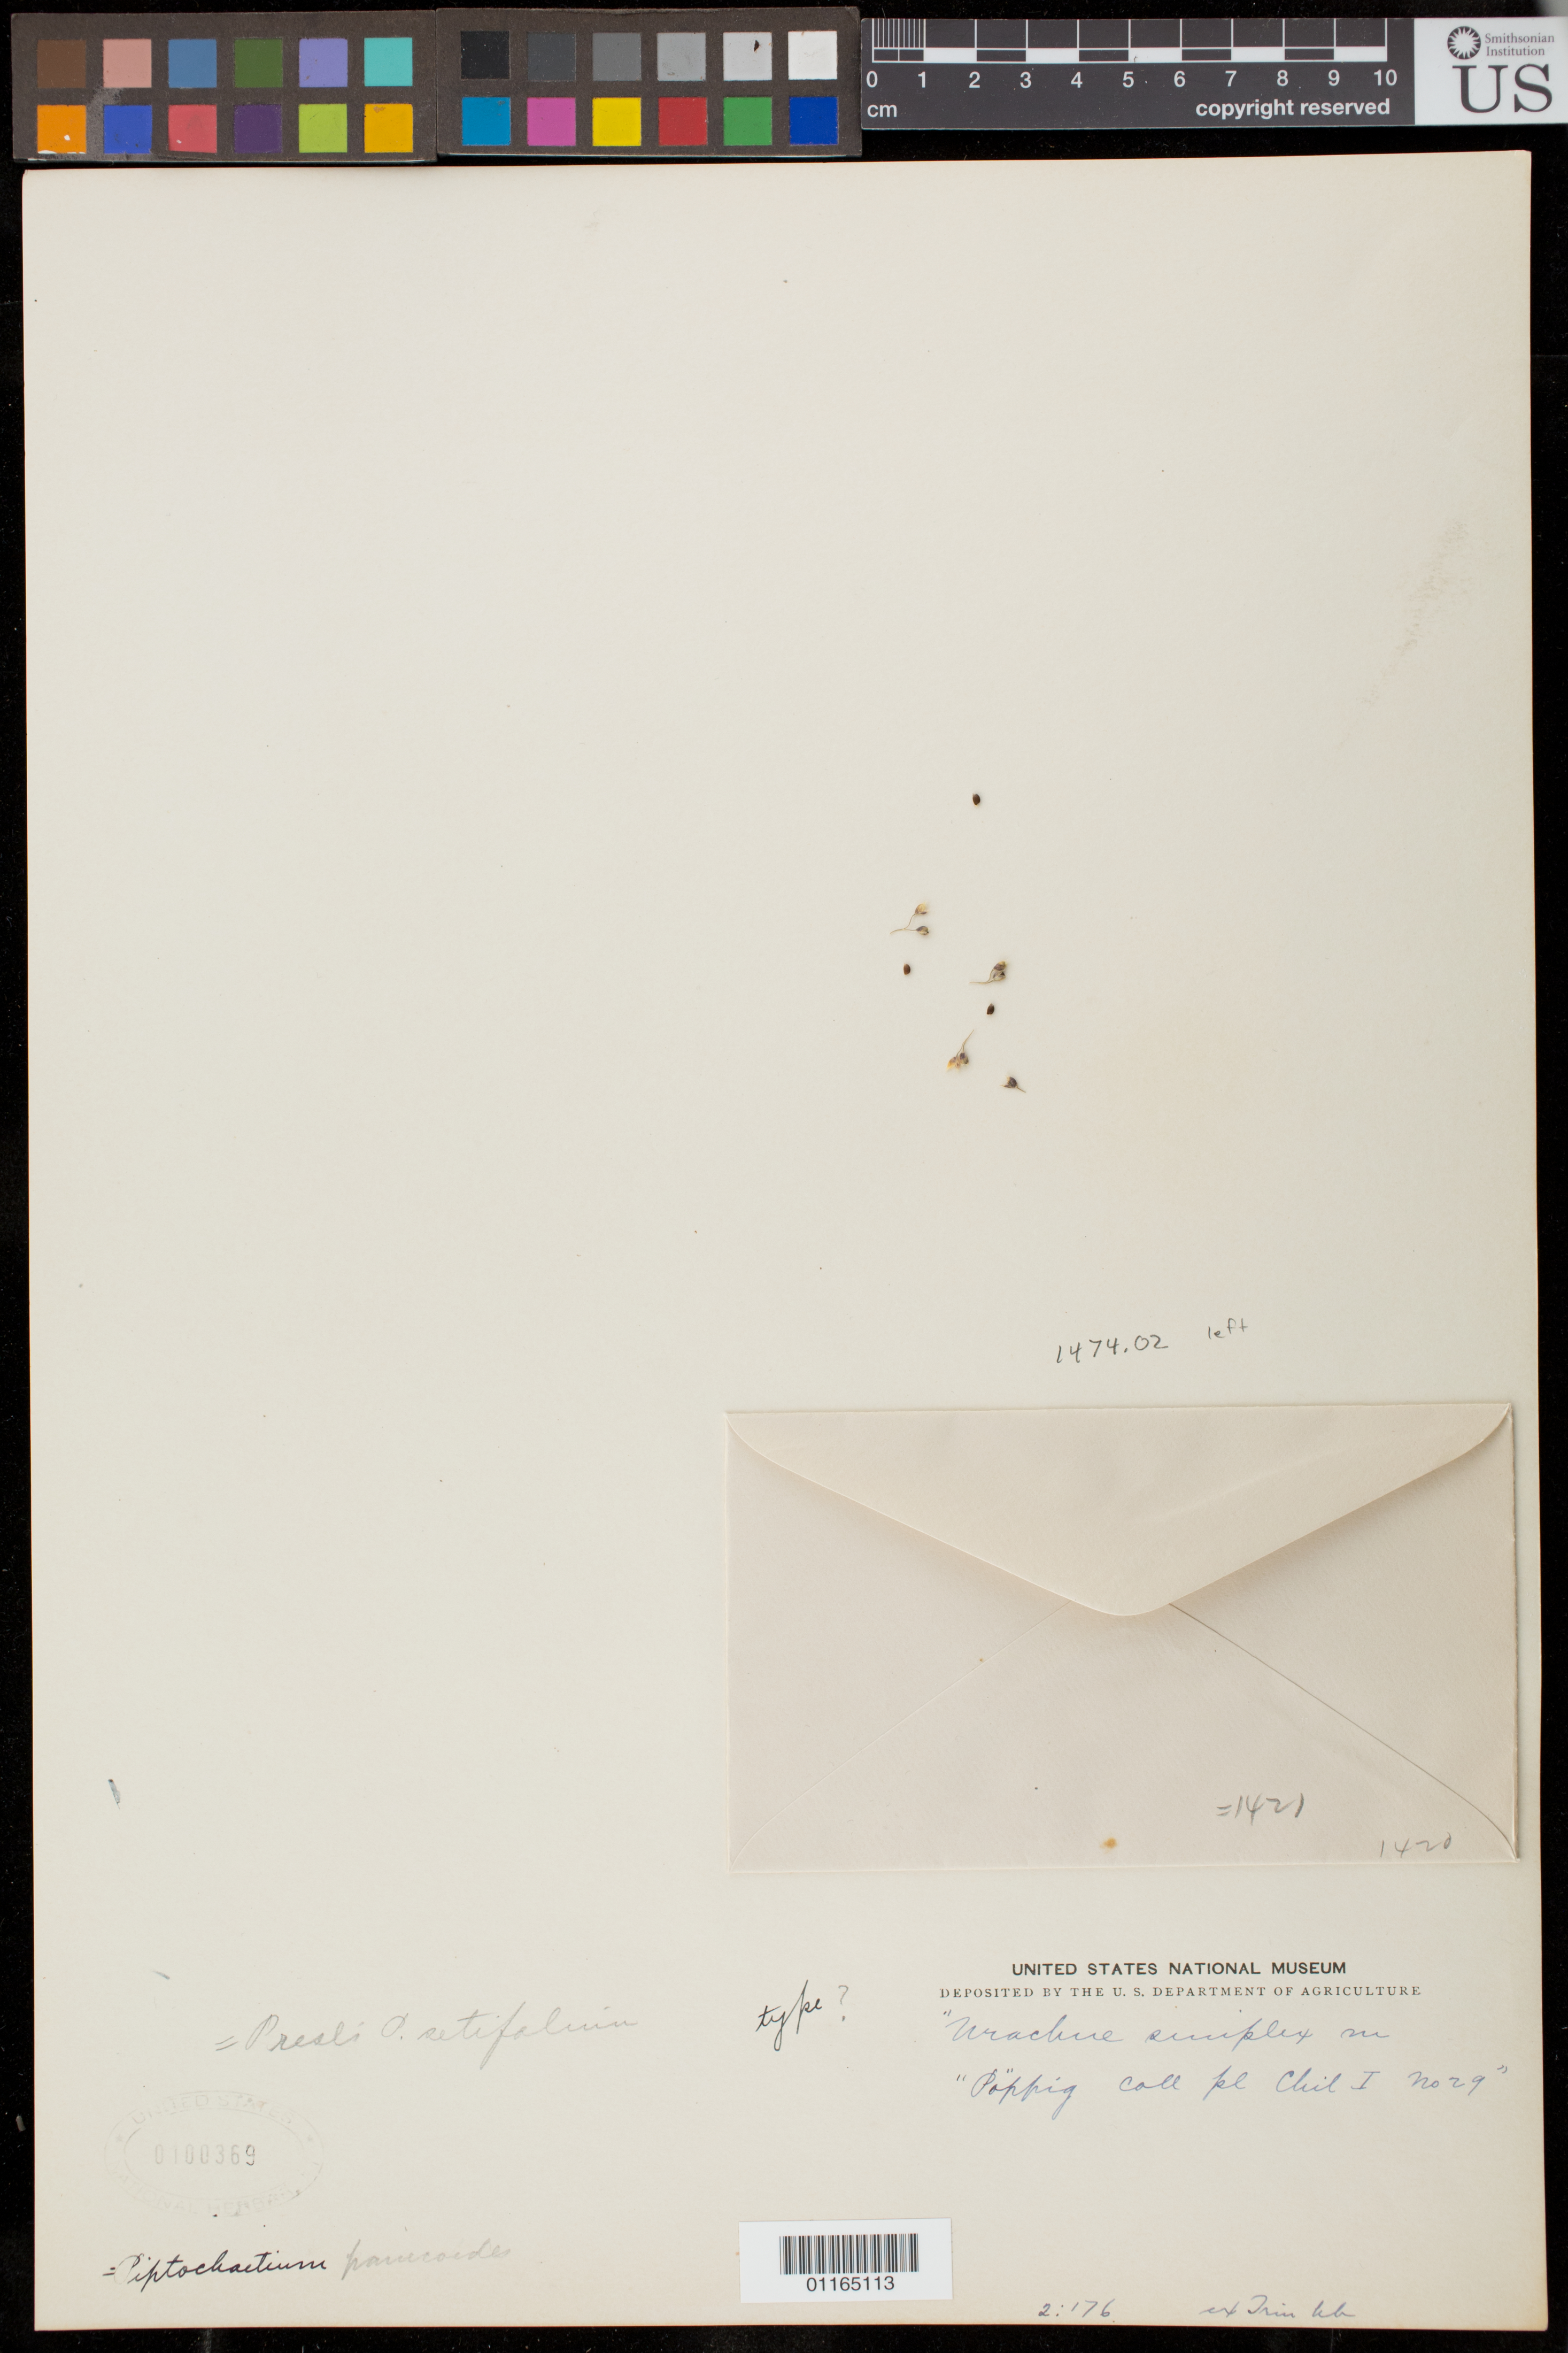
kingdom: Plantae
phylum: Tracheophyta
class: Liliopsida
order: Poales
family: Poaceae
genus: Urachne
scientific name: Urachne chilensis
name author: Trin.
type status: Possible Type; Isosyntype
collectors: E. F. Poeppig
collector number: Pl. Chil. I 29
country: Chile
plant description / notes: Fragmentary material of type (?) specimen ex herb. Trin. Dubiously a type of Urachne simplex Trin. but possibly original material; protologue, [Poeppig] "Chil. austr. Andes de Antuco". This is apparently also type material of Urachne chilensis Trin.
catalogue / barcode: US 100369